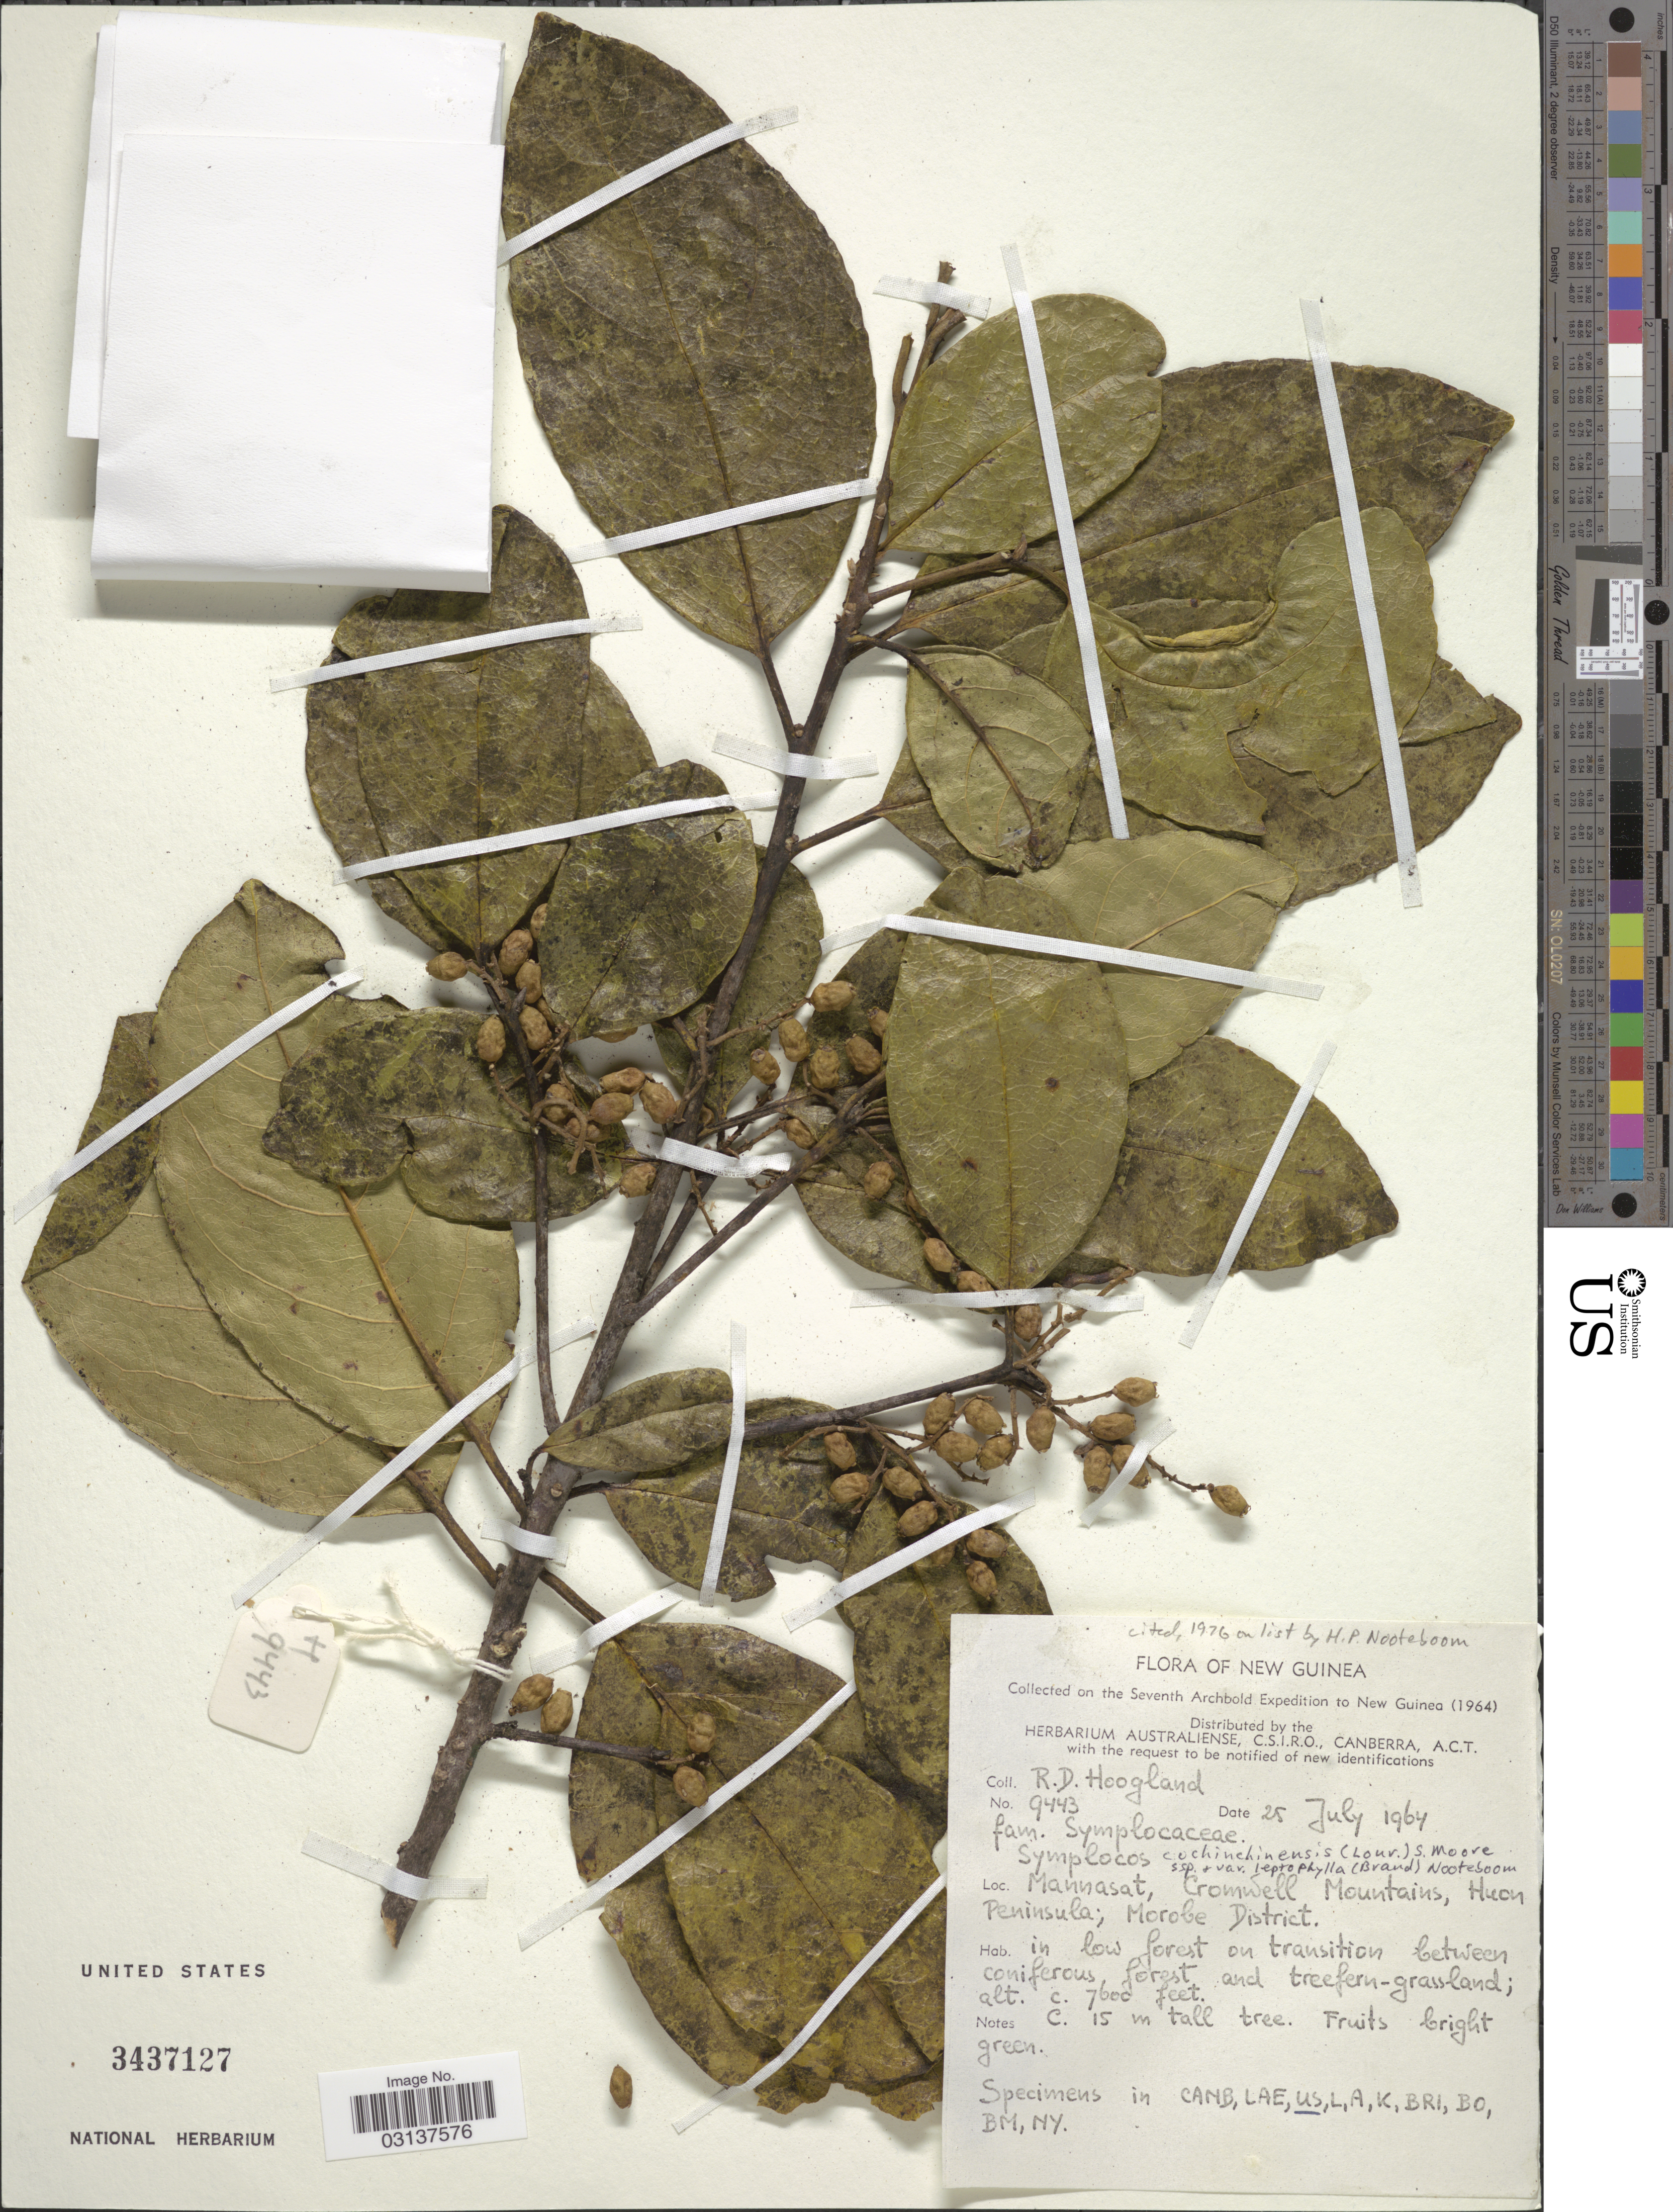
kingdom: Plantae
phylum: Tracheophyta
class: Magnoliopsida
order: Ericales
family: Symplocaceae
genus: Symplocos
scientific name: Symplocos cochinchinensis var. leptophylla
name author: (Brand) Noot.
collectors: R. D. Hoogland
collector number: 9443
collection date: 1964-07-25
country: Papua New Guinea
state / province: Morobe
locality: New Guinea, Mannasat, Cromwell Mountains, Huon Peninsula; Morobe District.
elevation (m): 2316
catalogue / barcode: US 3437127